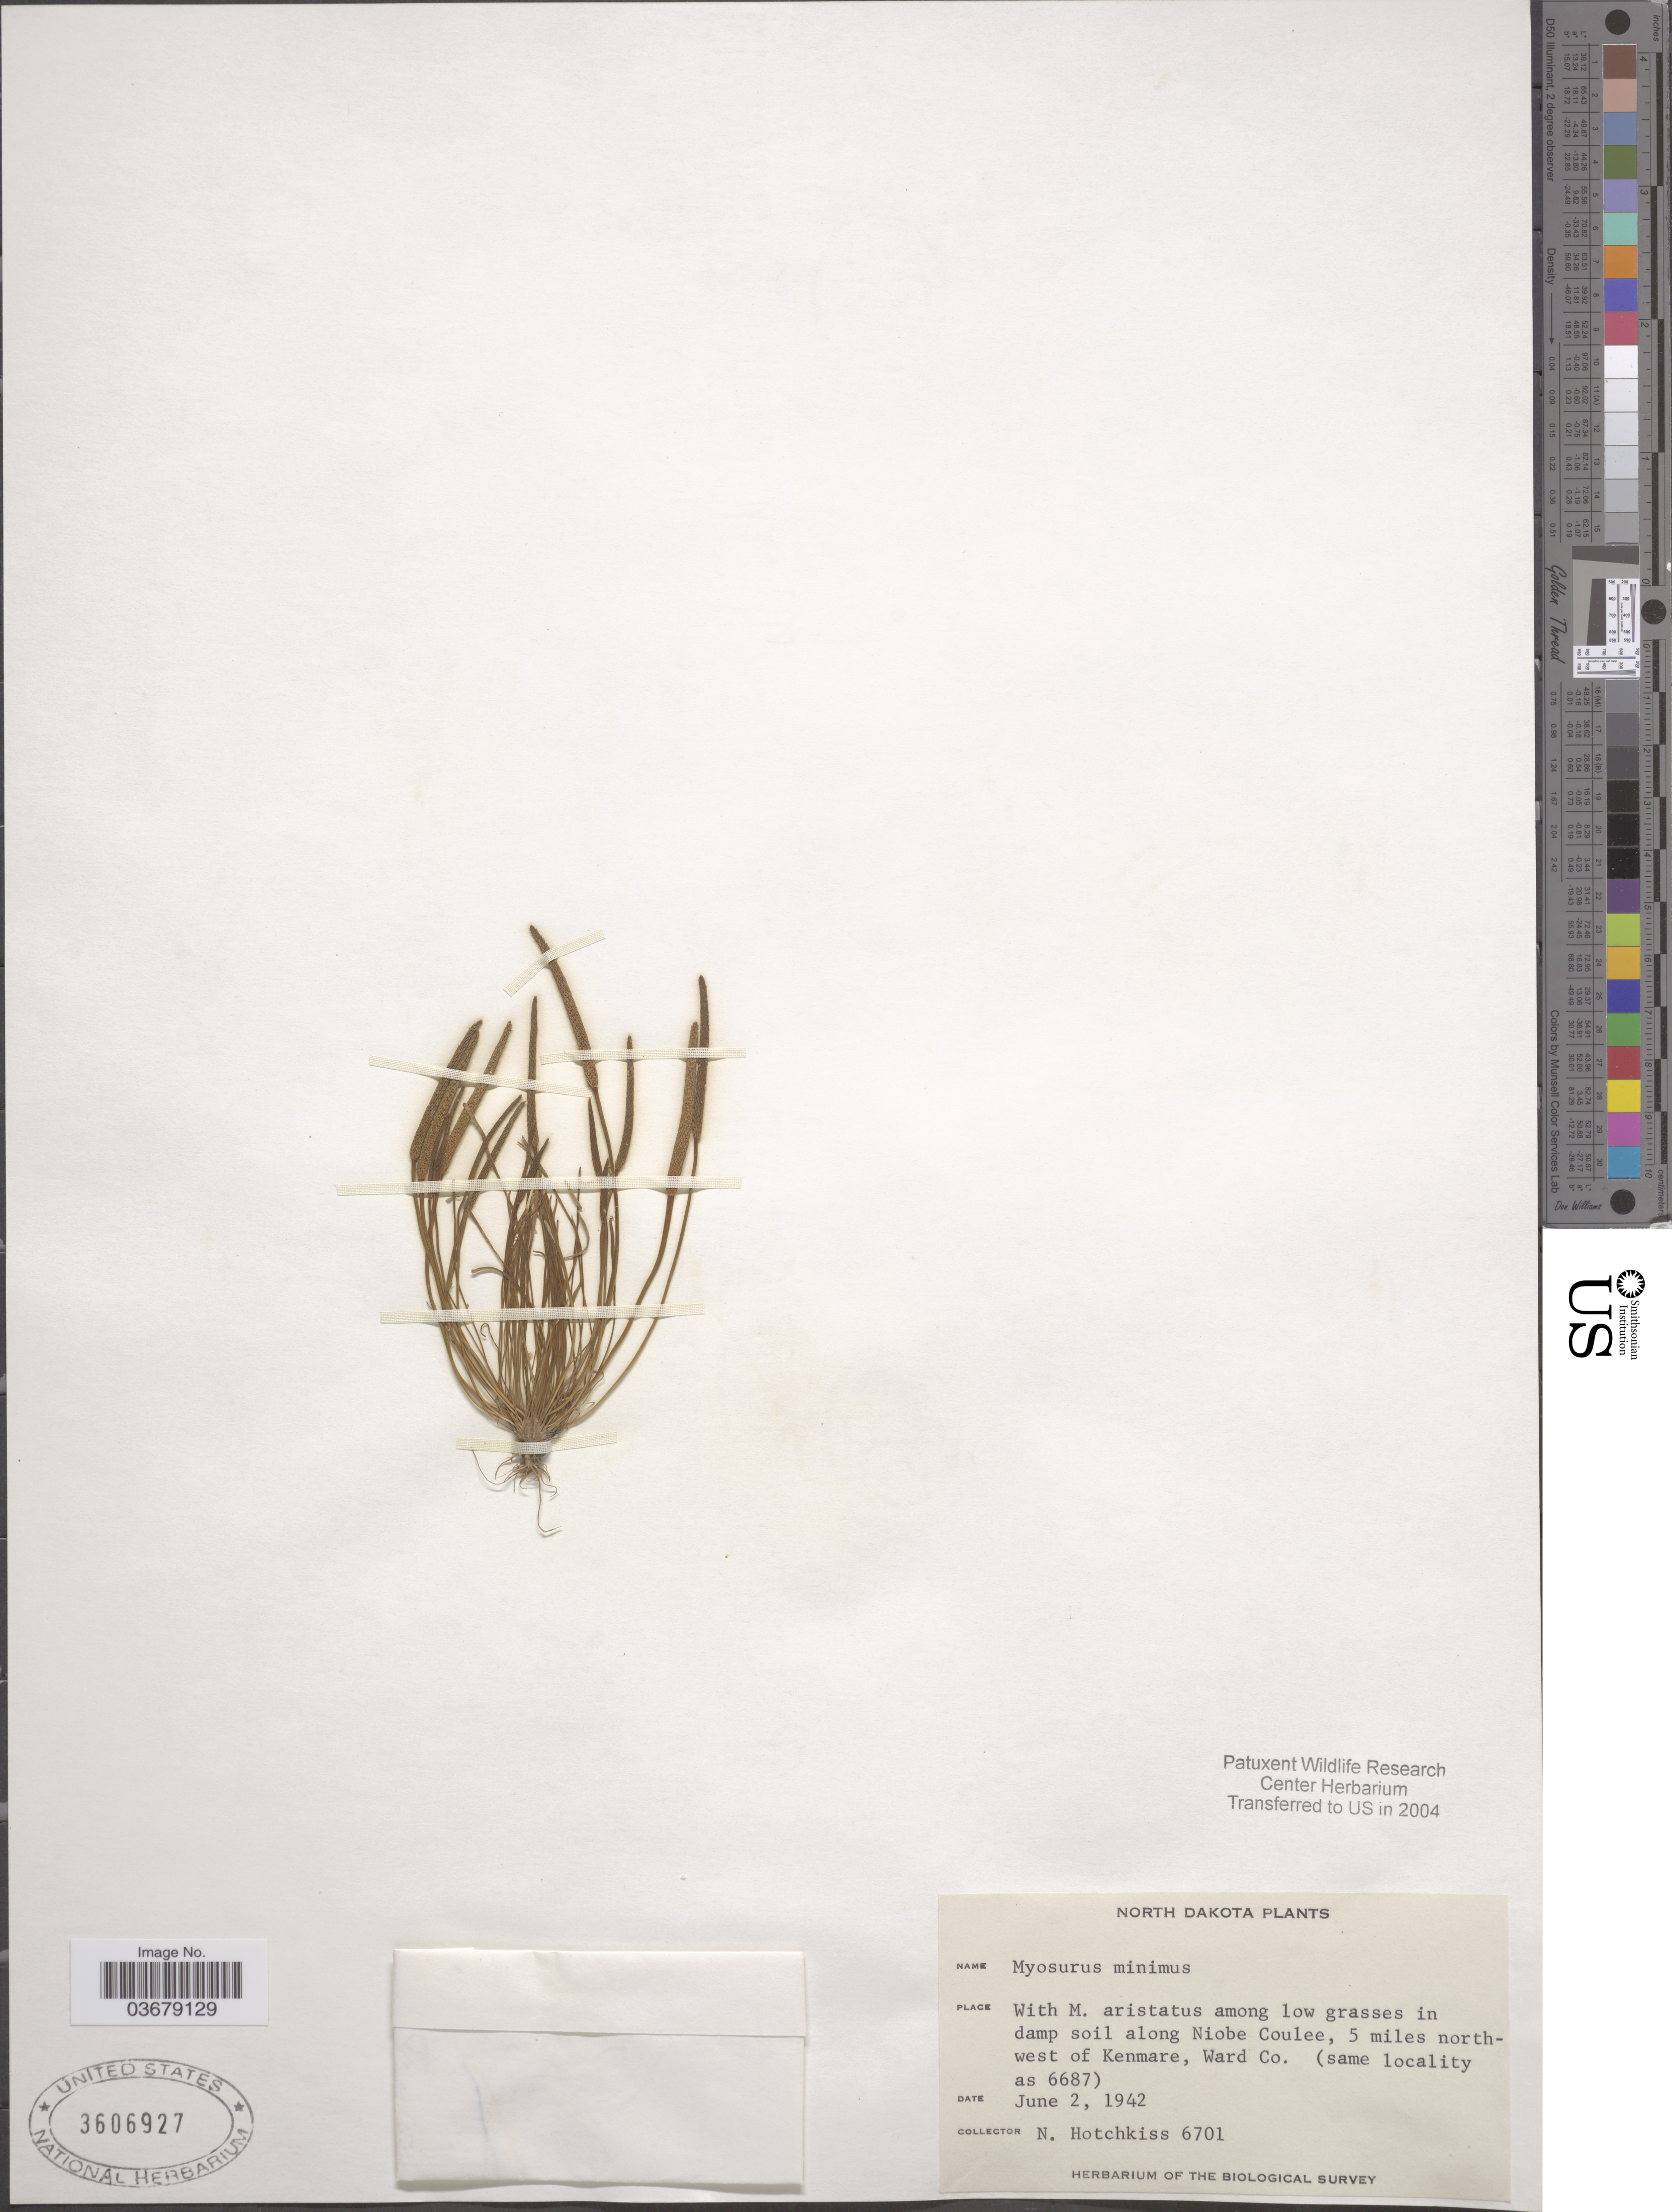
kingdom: Plantae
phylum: Tracheophyta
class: Magnoliopsida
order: Ranunculales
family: Ranunculaceae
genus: Myosurus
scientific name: Myosurus minimus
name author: L.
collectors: N. Hotchkiss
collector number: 6701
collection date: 1942-06-02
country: United States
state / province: North Dakota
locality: Along Niobe Coulee, 5 miles northwest of Kenmare, Ward Co.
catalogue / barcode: US 3606927